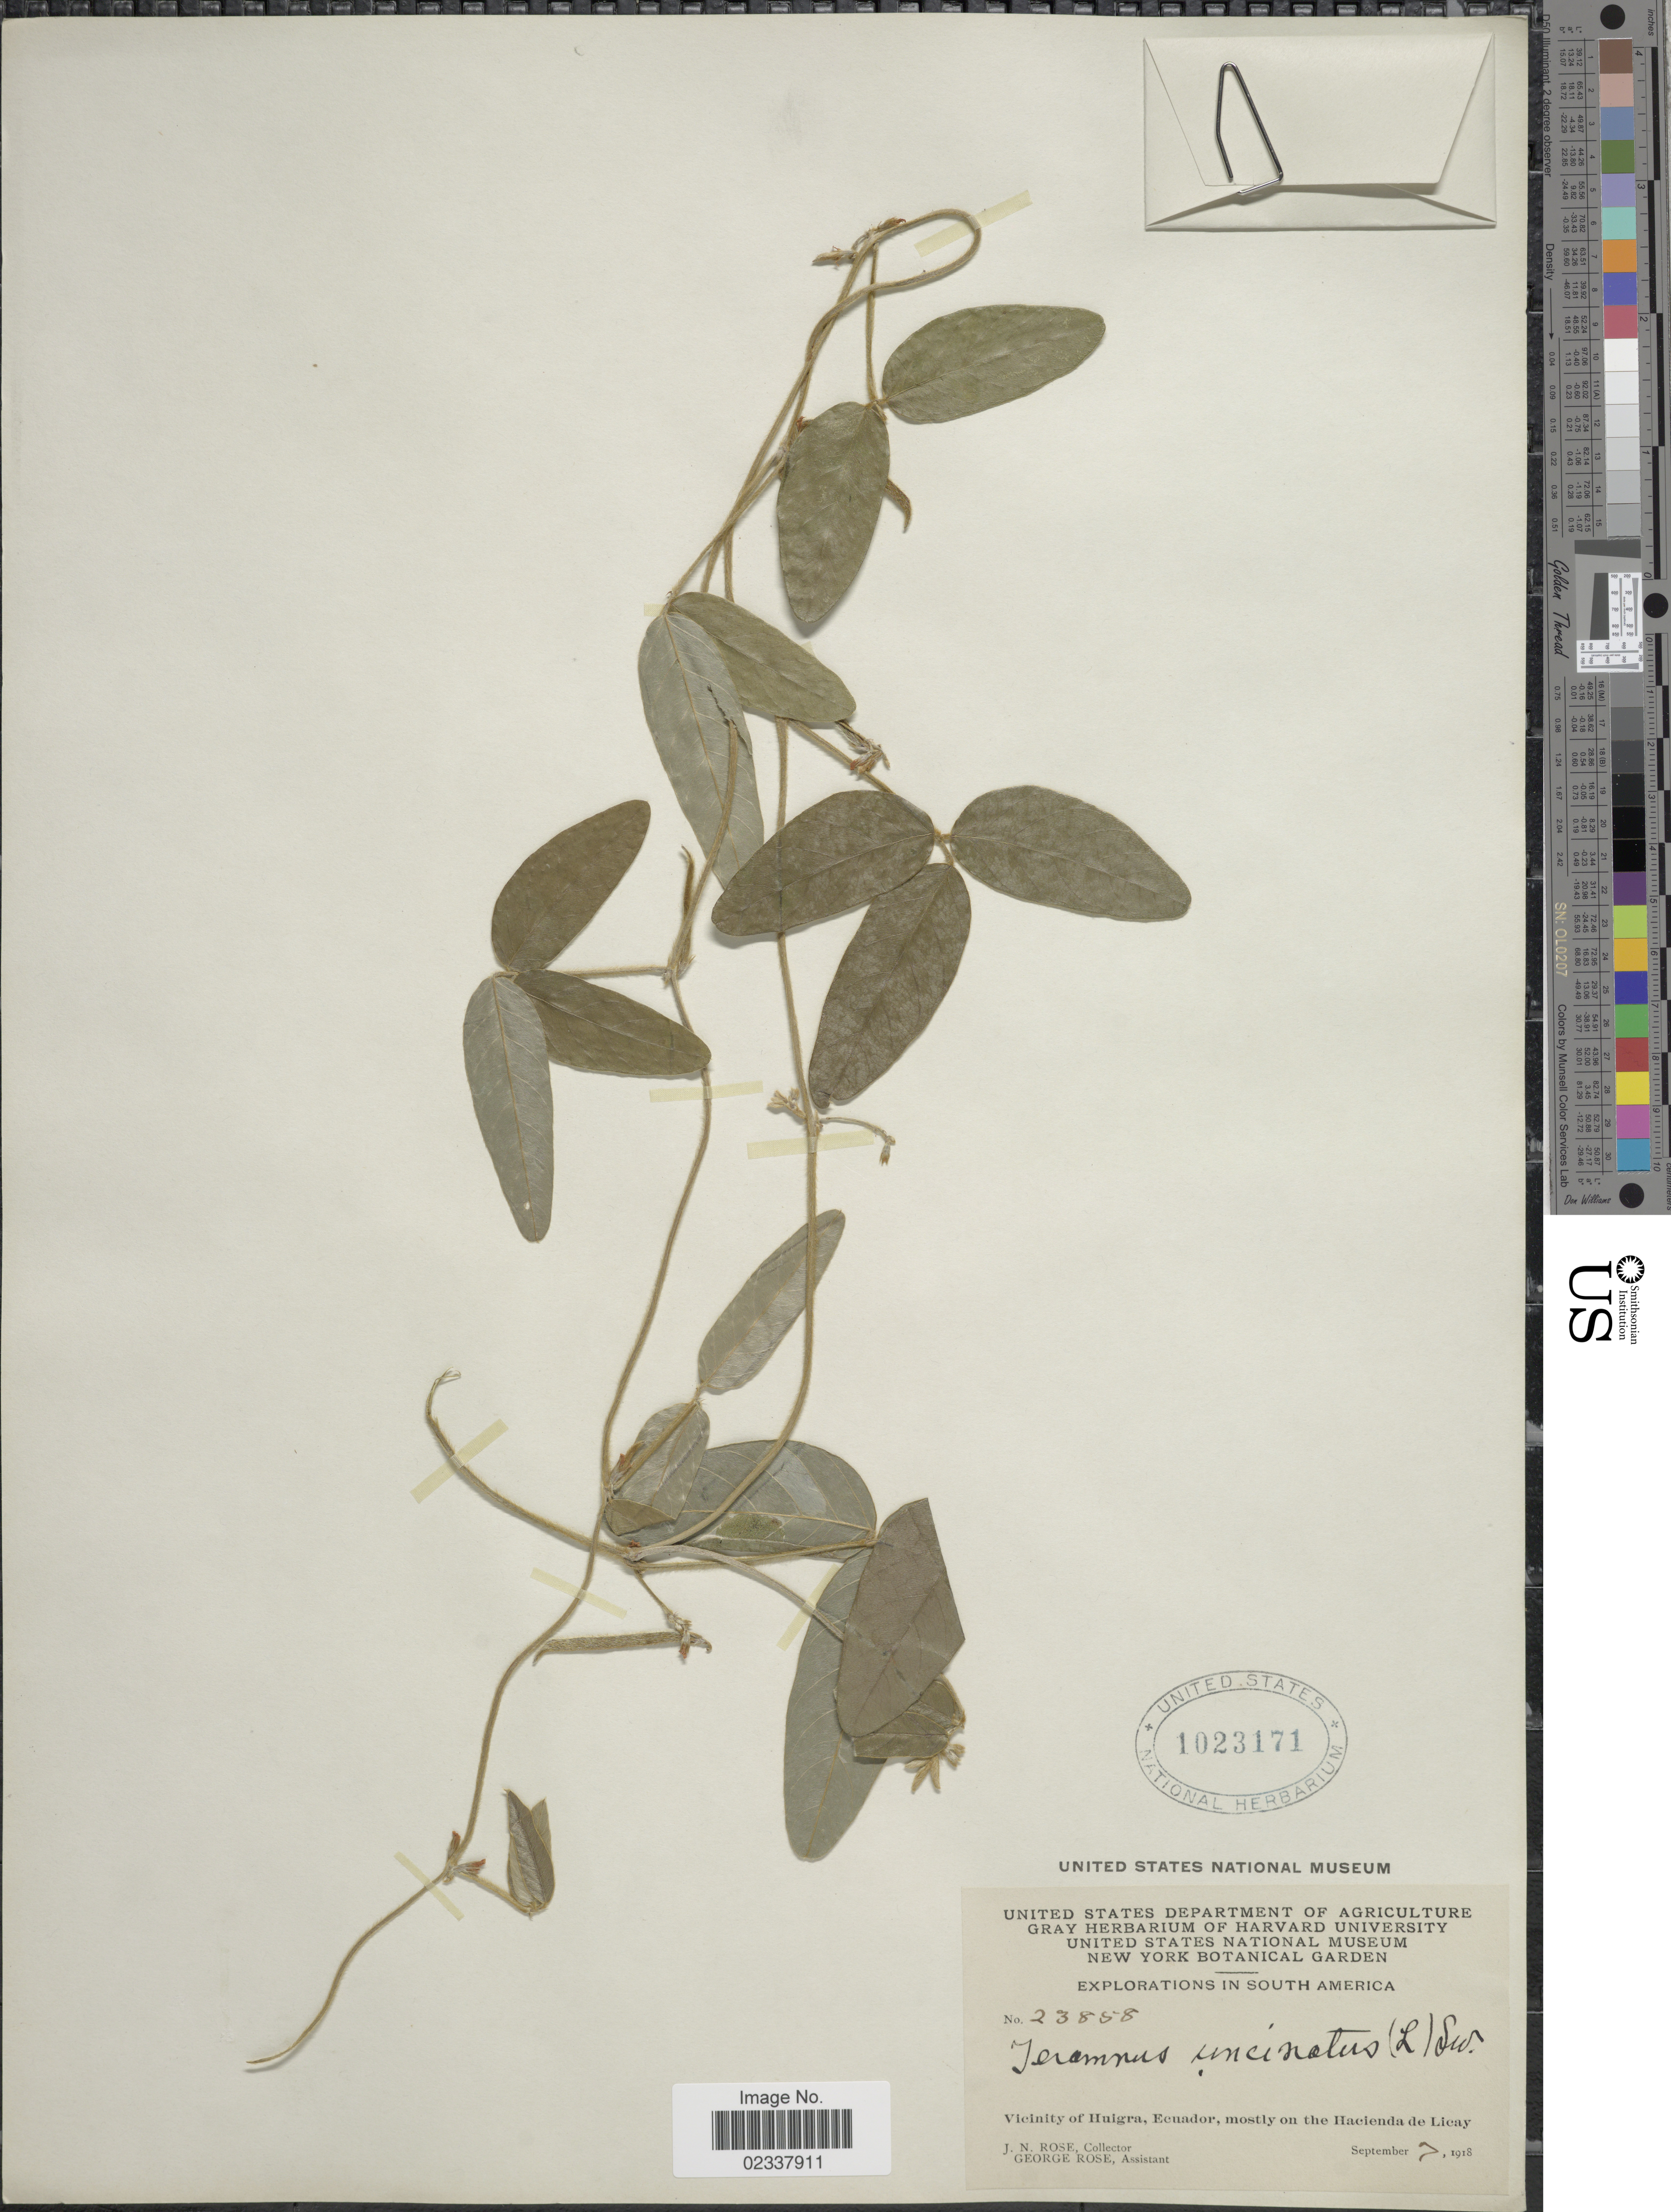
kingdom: Plantae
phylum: Tracheophyta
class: Magnoliopsida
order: Fabales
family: Fabaceae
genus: Teramnus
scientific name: Teramnus uncinatus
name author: (L.) Sw.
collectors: J. N. Rose & G. Rose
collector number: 23858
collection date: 1918-09-07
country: Ecuador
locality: Vicinity of Huigra, mostly on the Hacienda de Licay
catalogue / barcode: US 1023171